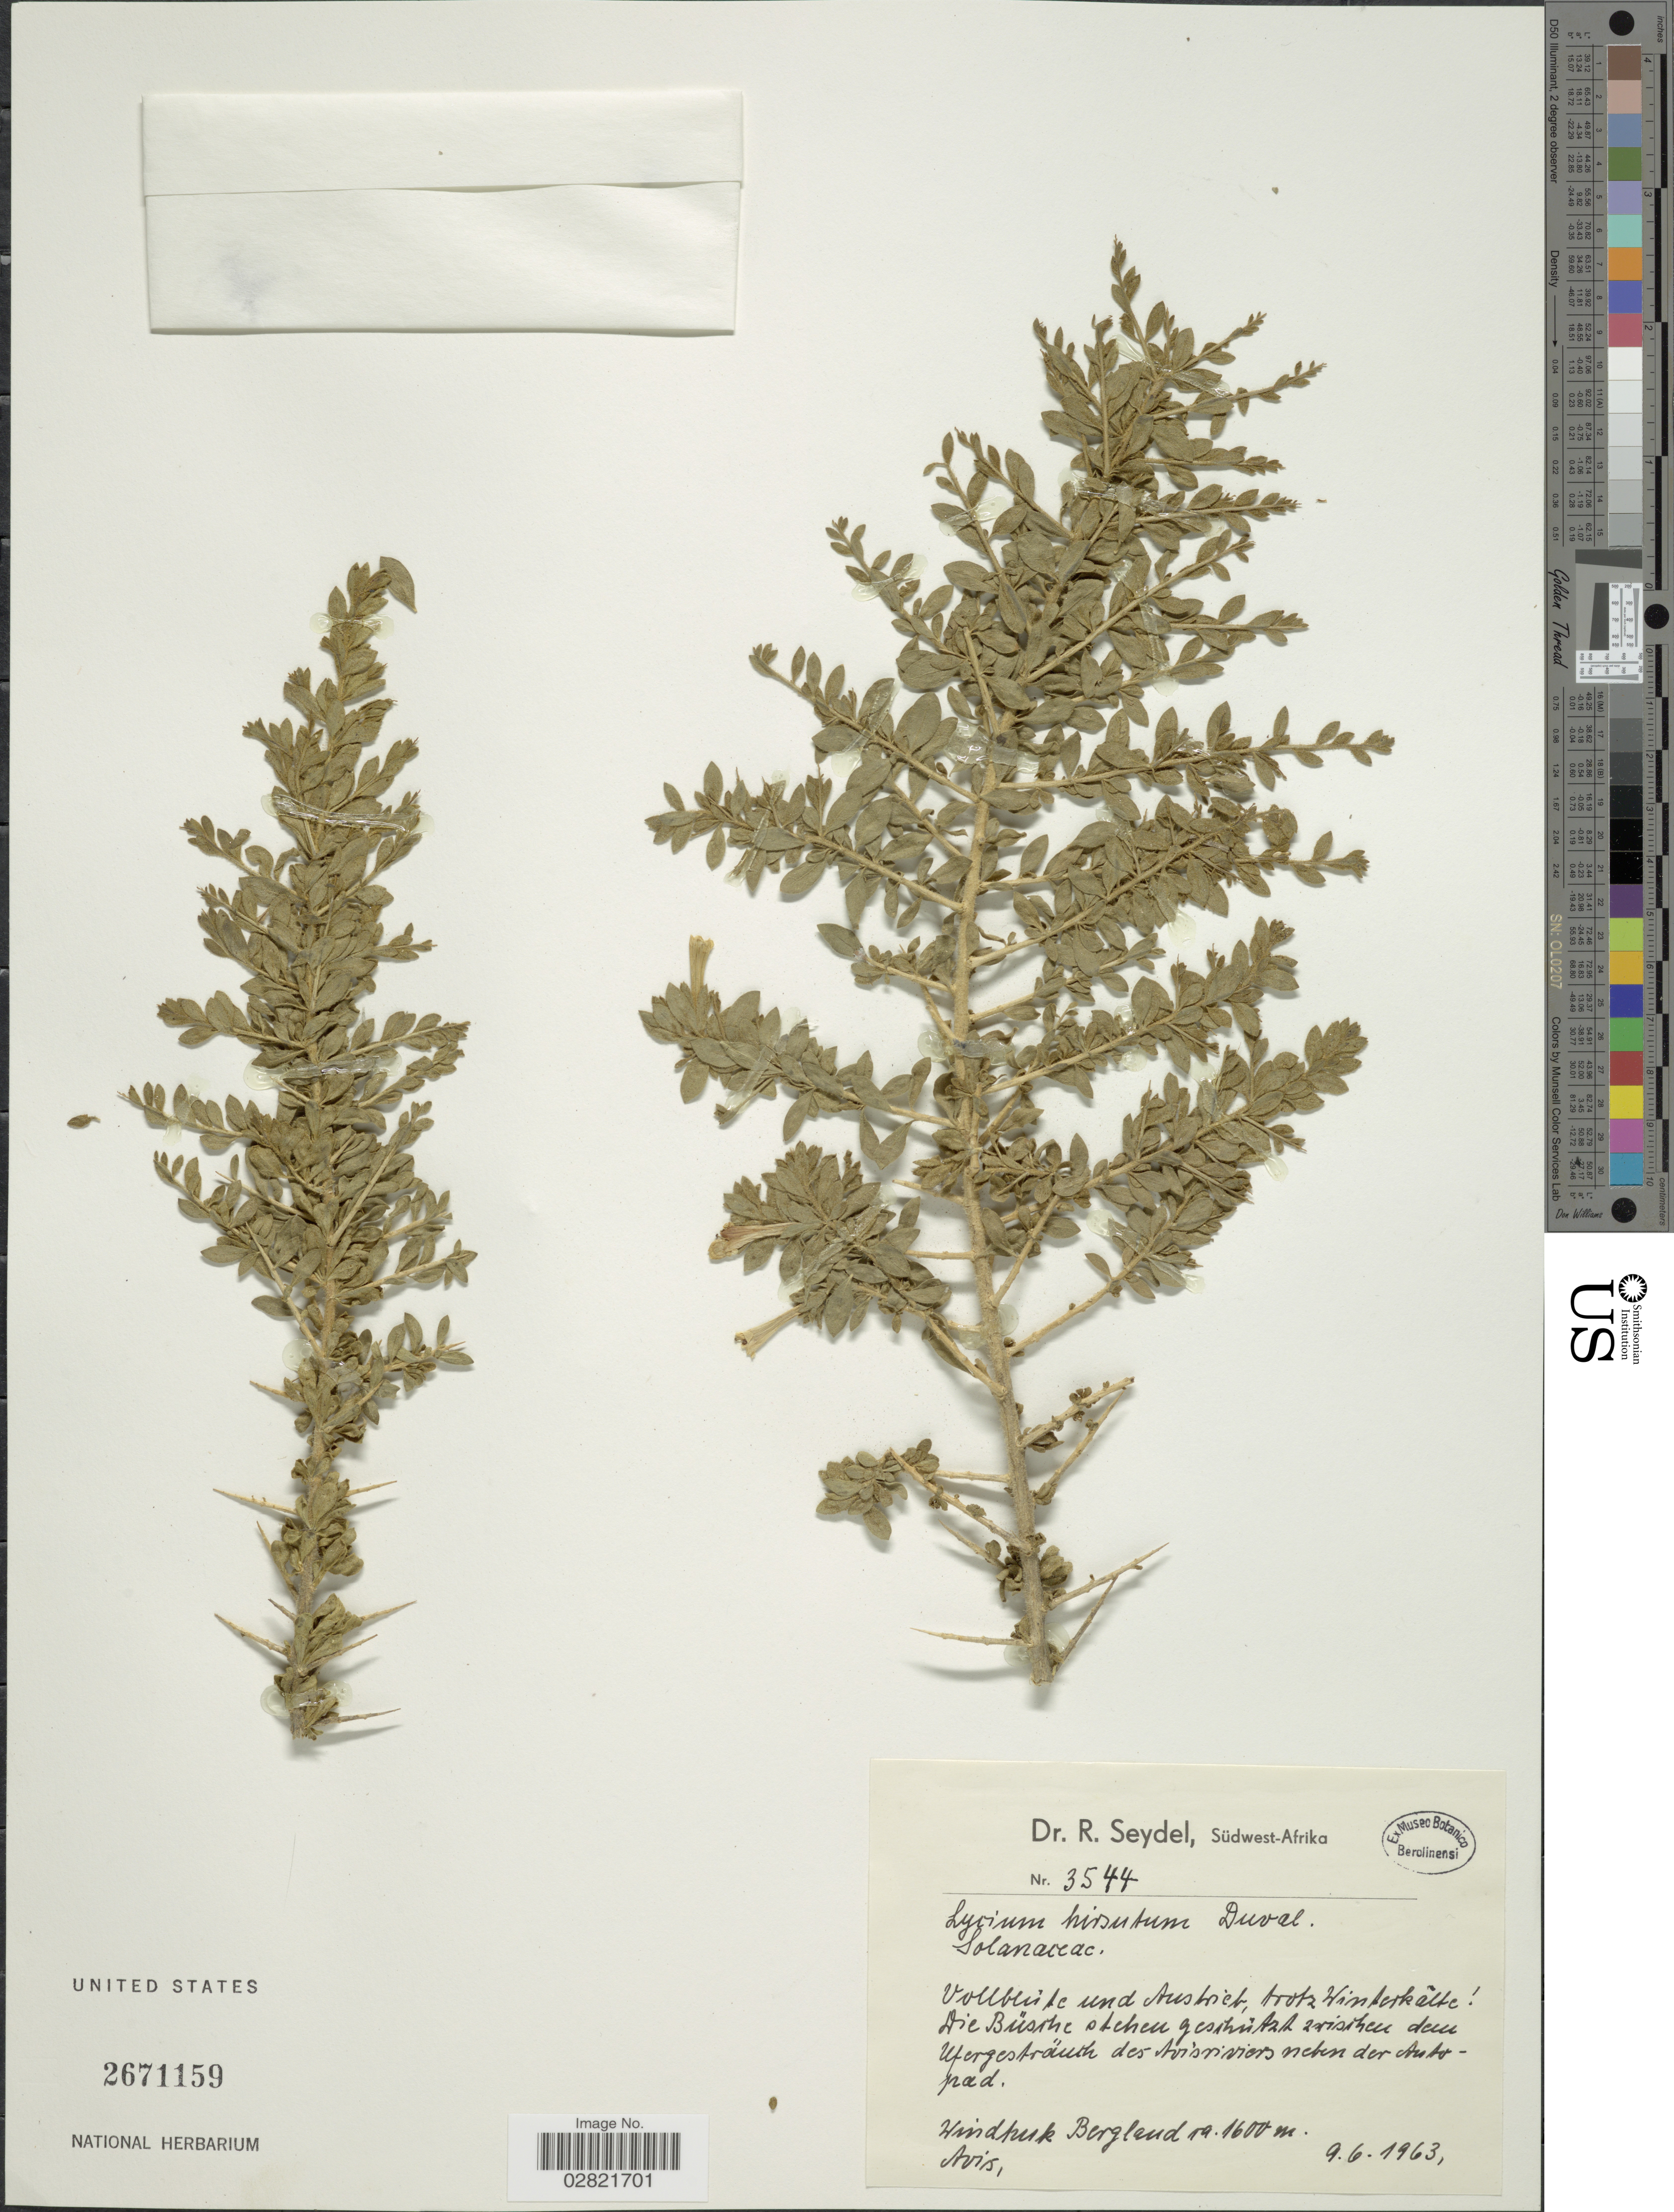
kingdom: Plantae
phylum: Tracheophyta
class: Magnoliopsida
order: Solanales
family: Solanaceae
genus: Lycium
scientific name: Lycium hirsutum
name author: Dunal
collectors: R. Seydel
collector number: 3544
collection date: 1963-06-09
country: Namibia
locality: Südwest-Afrika. Windhuk Bergland. Avis.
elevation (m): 1600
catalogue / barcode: US 2671159